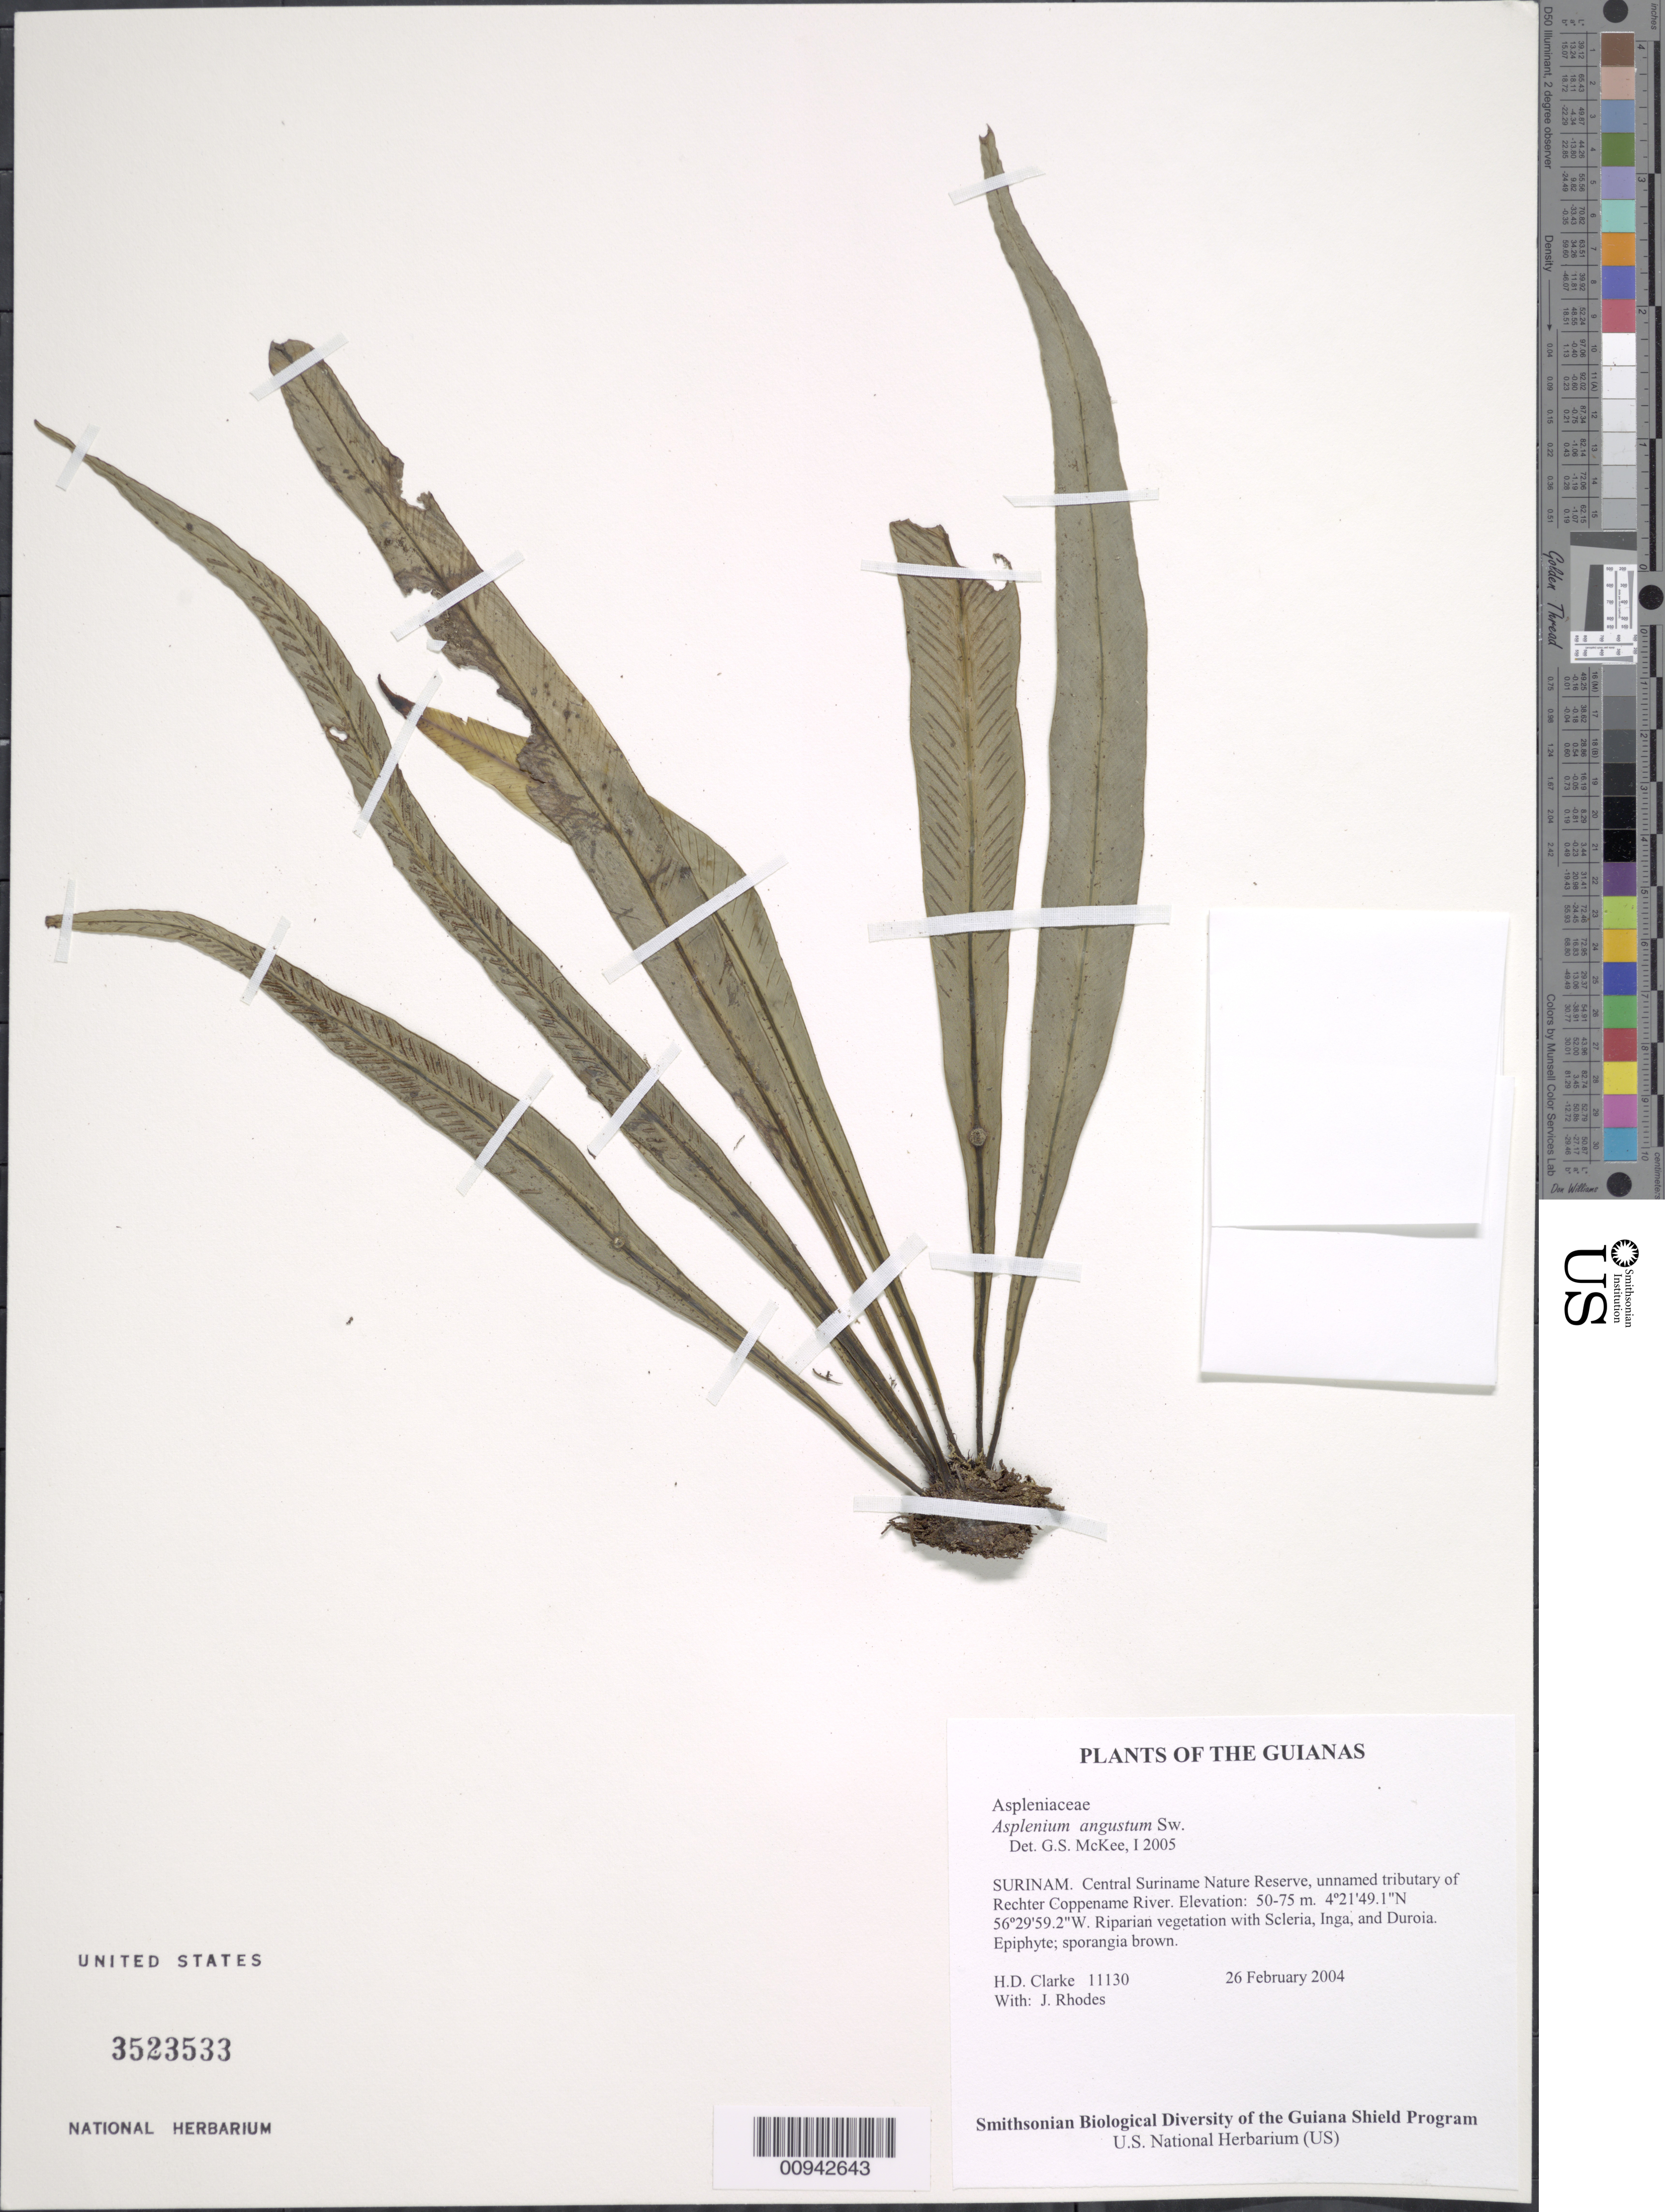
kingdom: Plantae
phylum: Tracheophyta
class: Polypodiopsida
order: Polypodiales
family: Aspleniaceae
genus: Asplenium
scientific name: Asplenium angustum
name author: Sw.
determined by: McKee, G. S., (US), NMNH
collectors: H. D. Clarke & J. Rhodes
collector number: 11130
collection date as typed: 26 February 2004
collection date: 2004-02-26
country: Suriname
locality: Central Suriname Nature Reserve, unnamed tributary of Rechter Coppename River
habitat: Riparian vegetation with Scleria, Inga, and Duroia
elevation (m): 50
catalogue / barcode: US 3523533